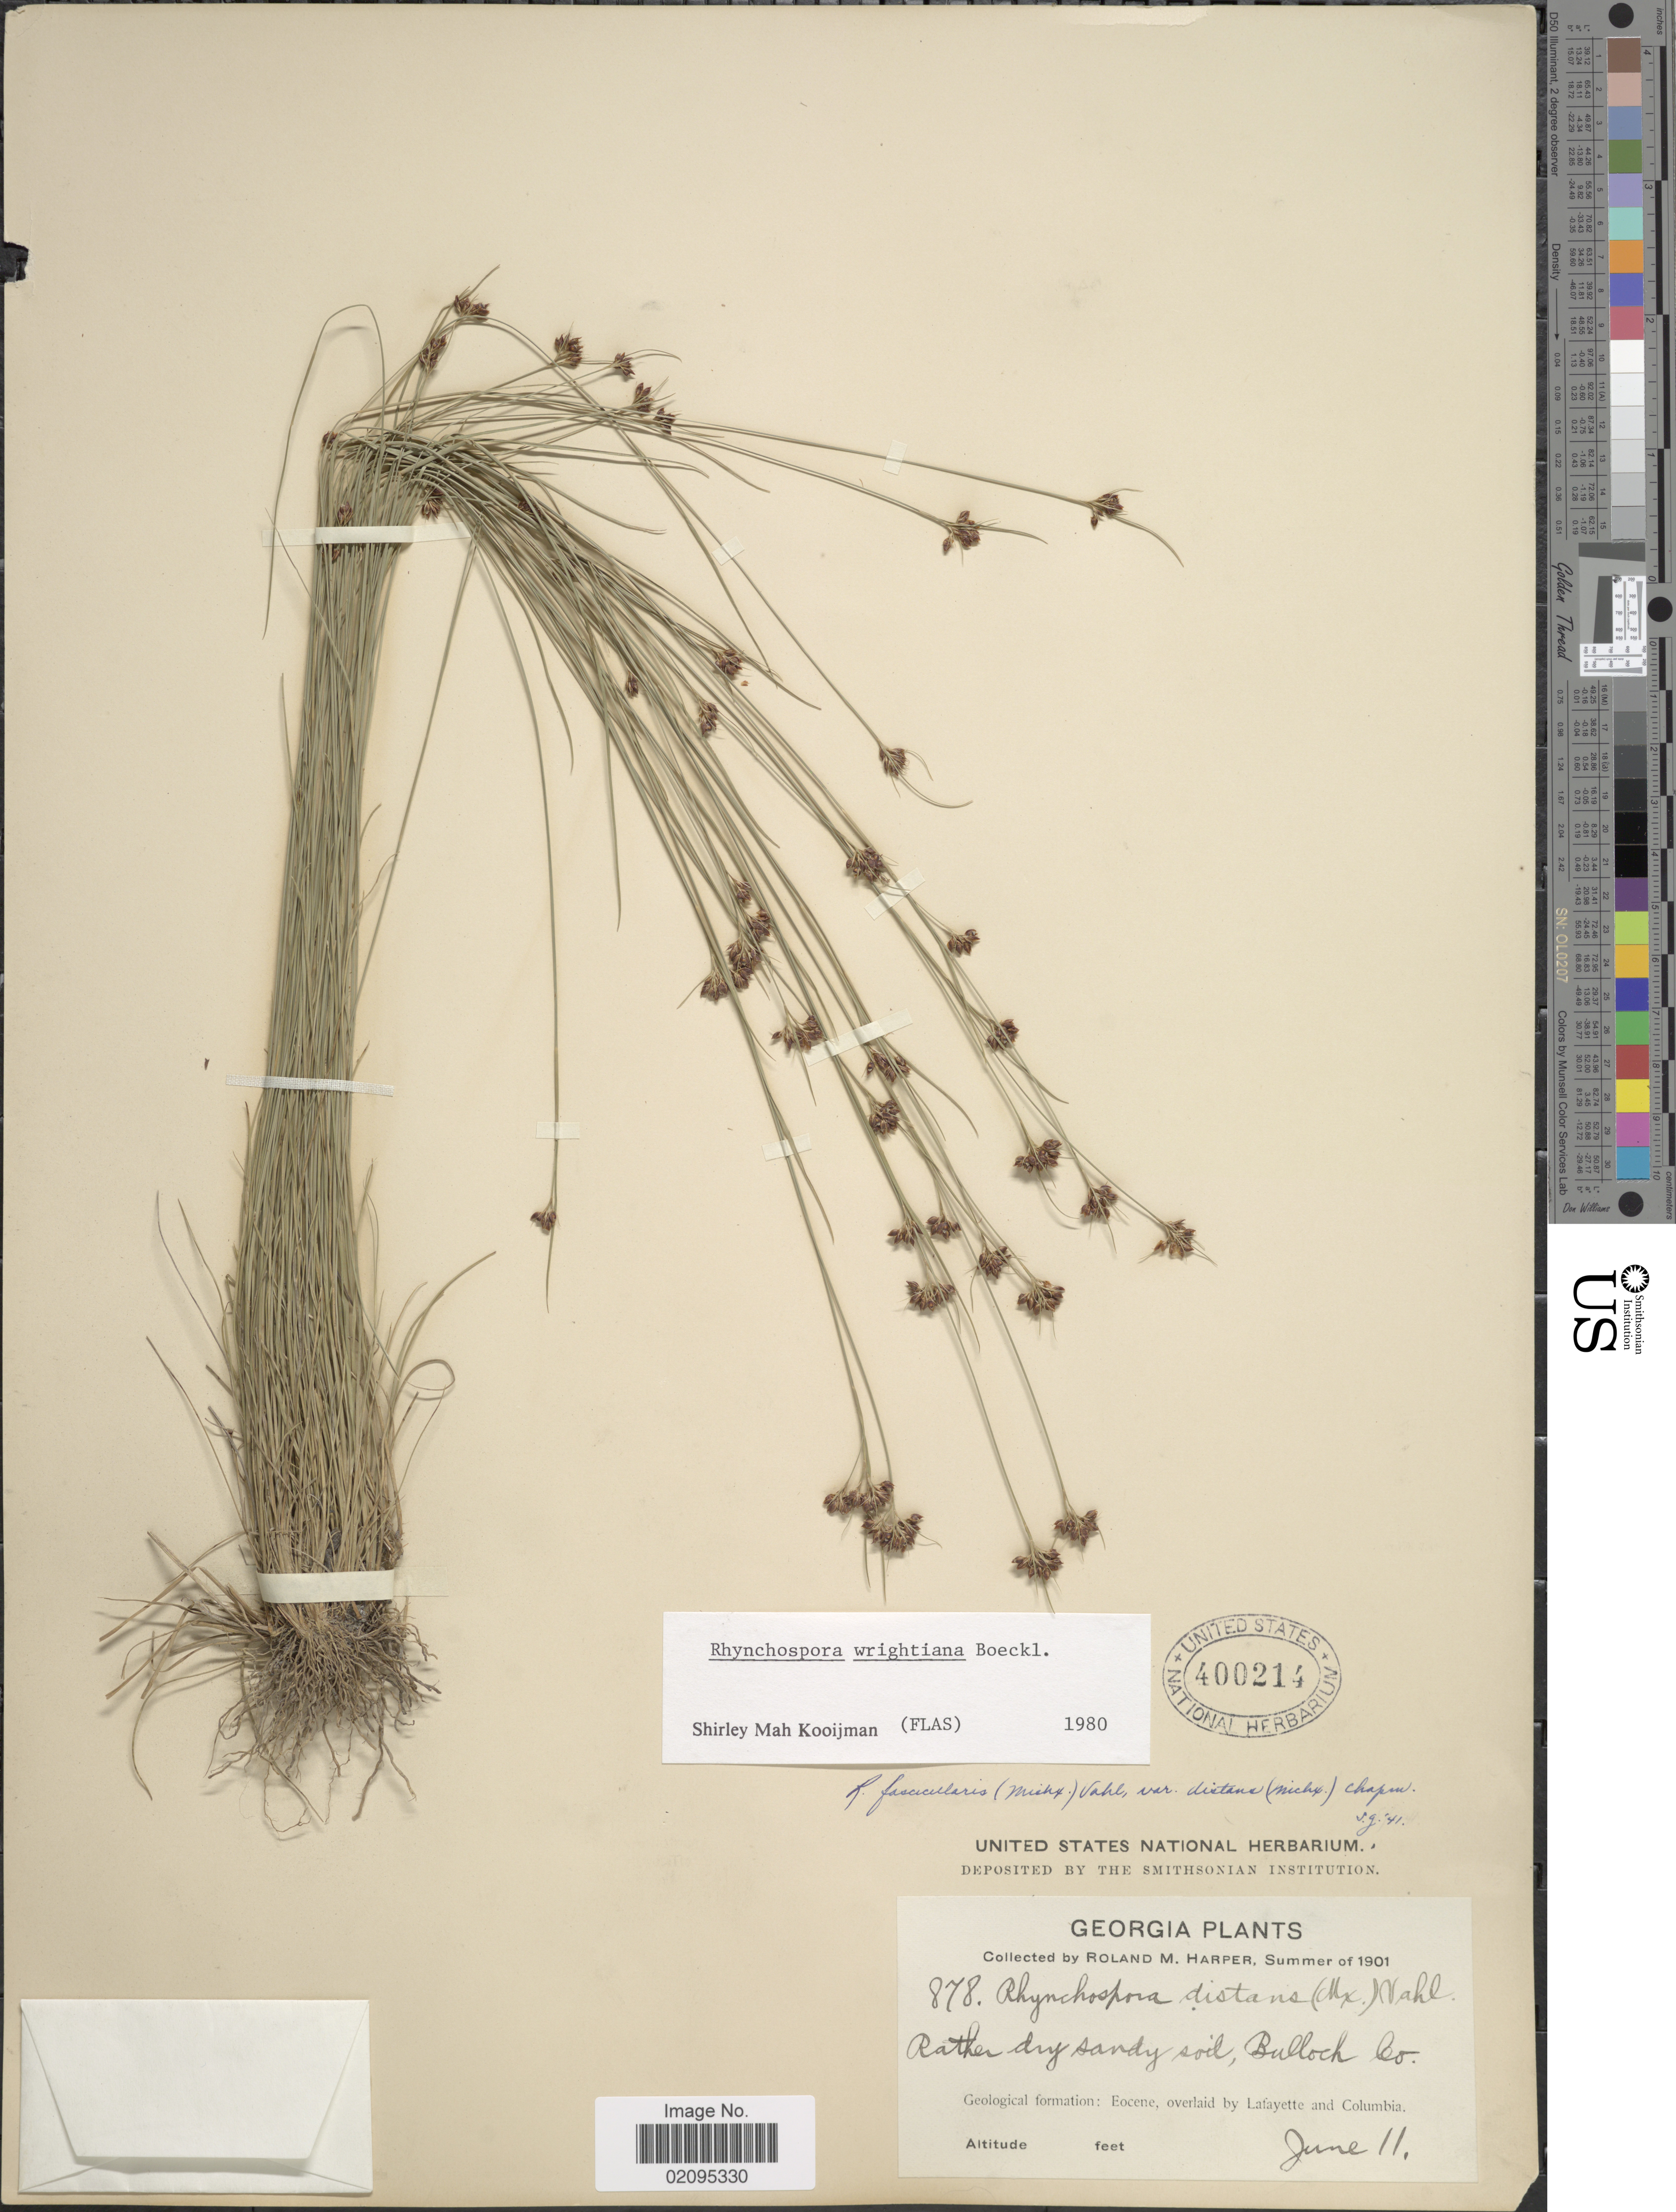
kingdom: Plantae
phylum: Tracheophyta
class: Liliopsida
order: Poales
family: Cyperaceae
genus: Rhynchospora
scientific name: Rhynchospora wrightiana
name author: Boeckeler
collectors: R. M. Harper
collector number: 878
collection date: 1901-06-11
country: United States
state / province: Georgia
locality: Rather dry sandy soil, Bullock Co. Lafayette and Columbia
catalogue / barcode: US 400214